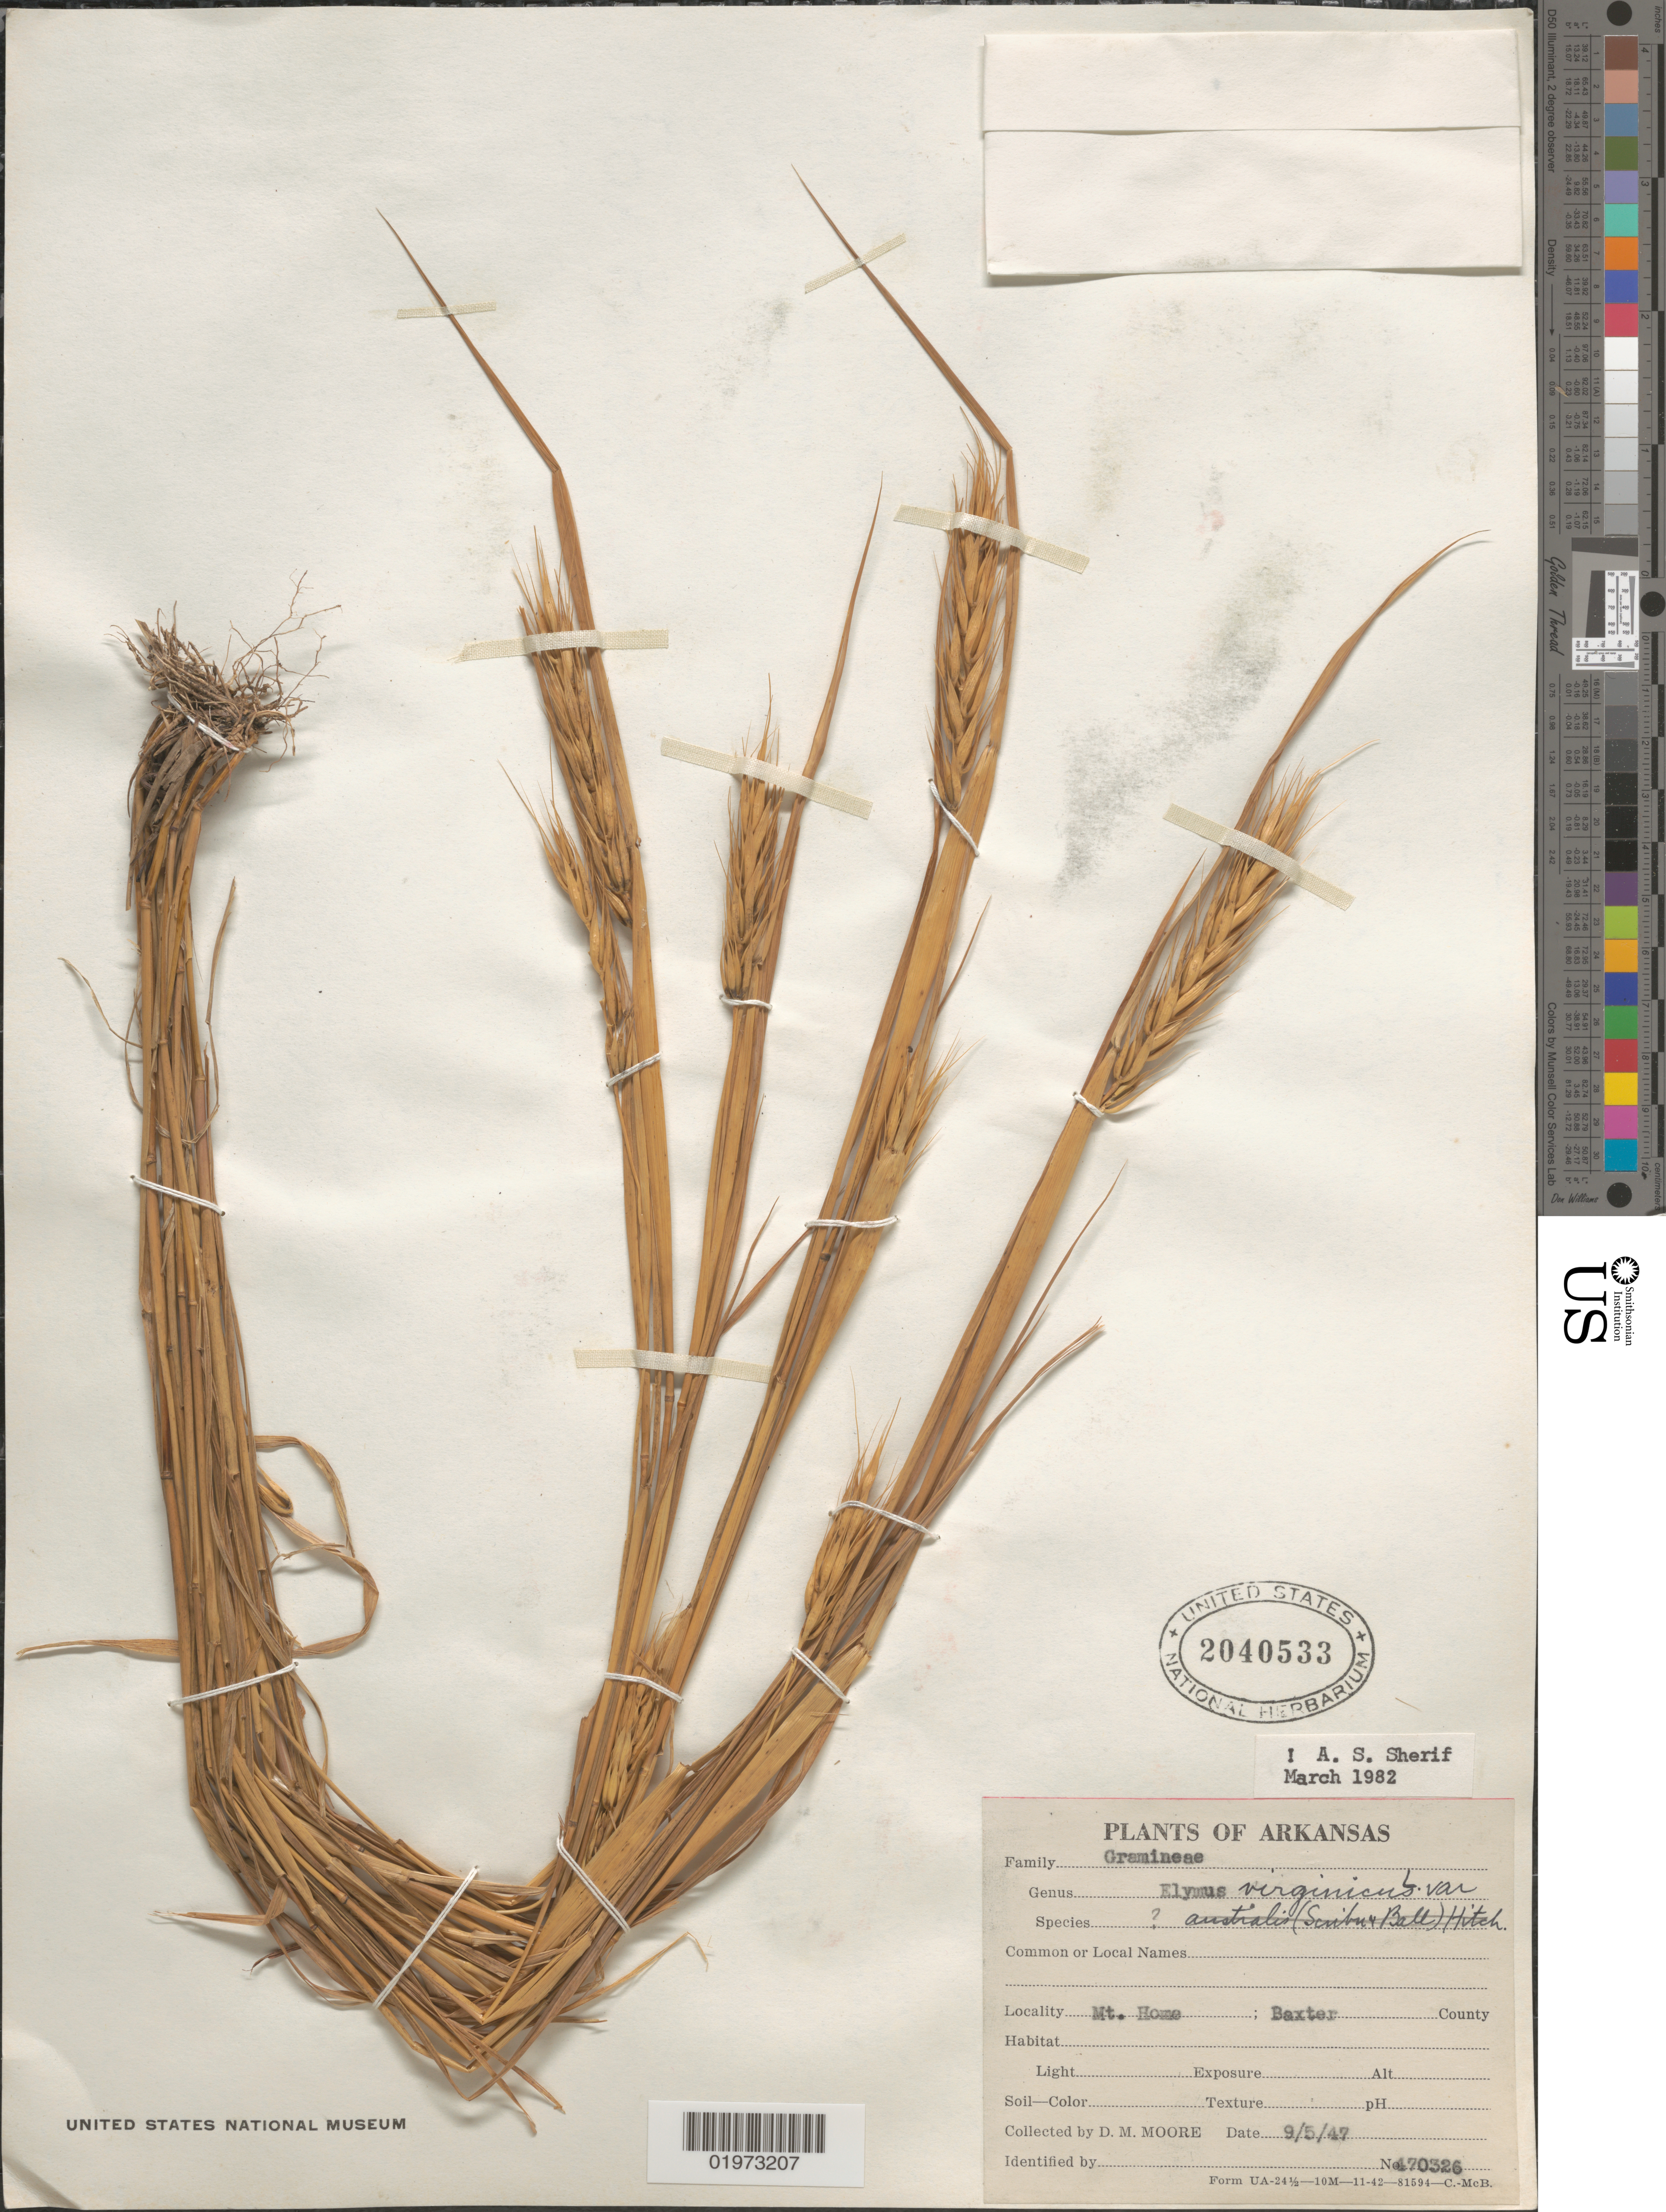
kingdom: Plantae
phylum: Tracheophyta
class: Liliopsida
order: Poales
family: Poaceae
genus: Elymus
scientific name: Elymus virginicus var. virginicus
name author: L.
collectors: D. Moore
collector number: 470326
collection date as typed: Transcribed d/m/y: 5/9/47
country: United States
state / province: Arkansas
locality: Mt. Home; Baxter County.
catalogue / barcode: US 2040533